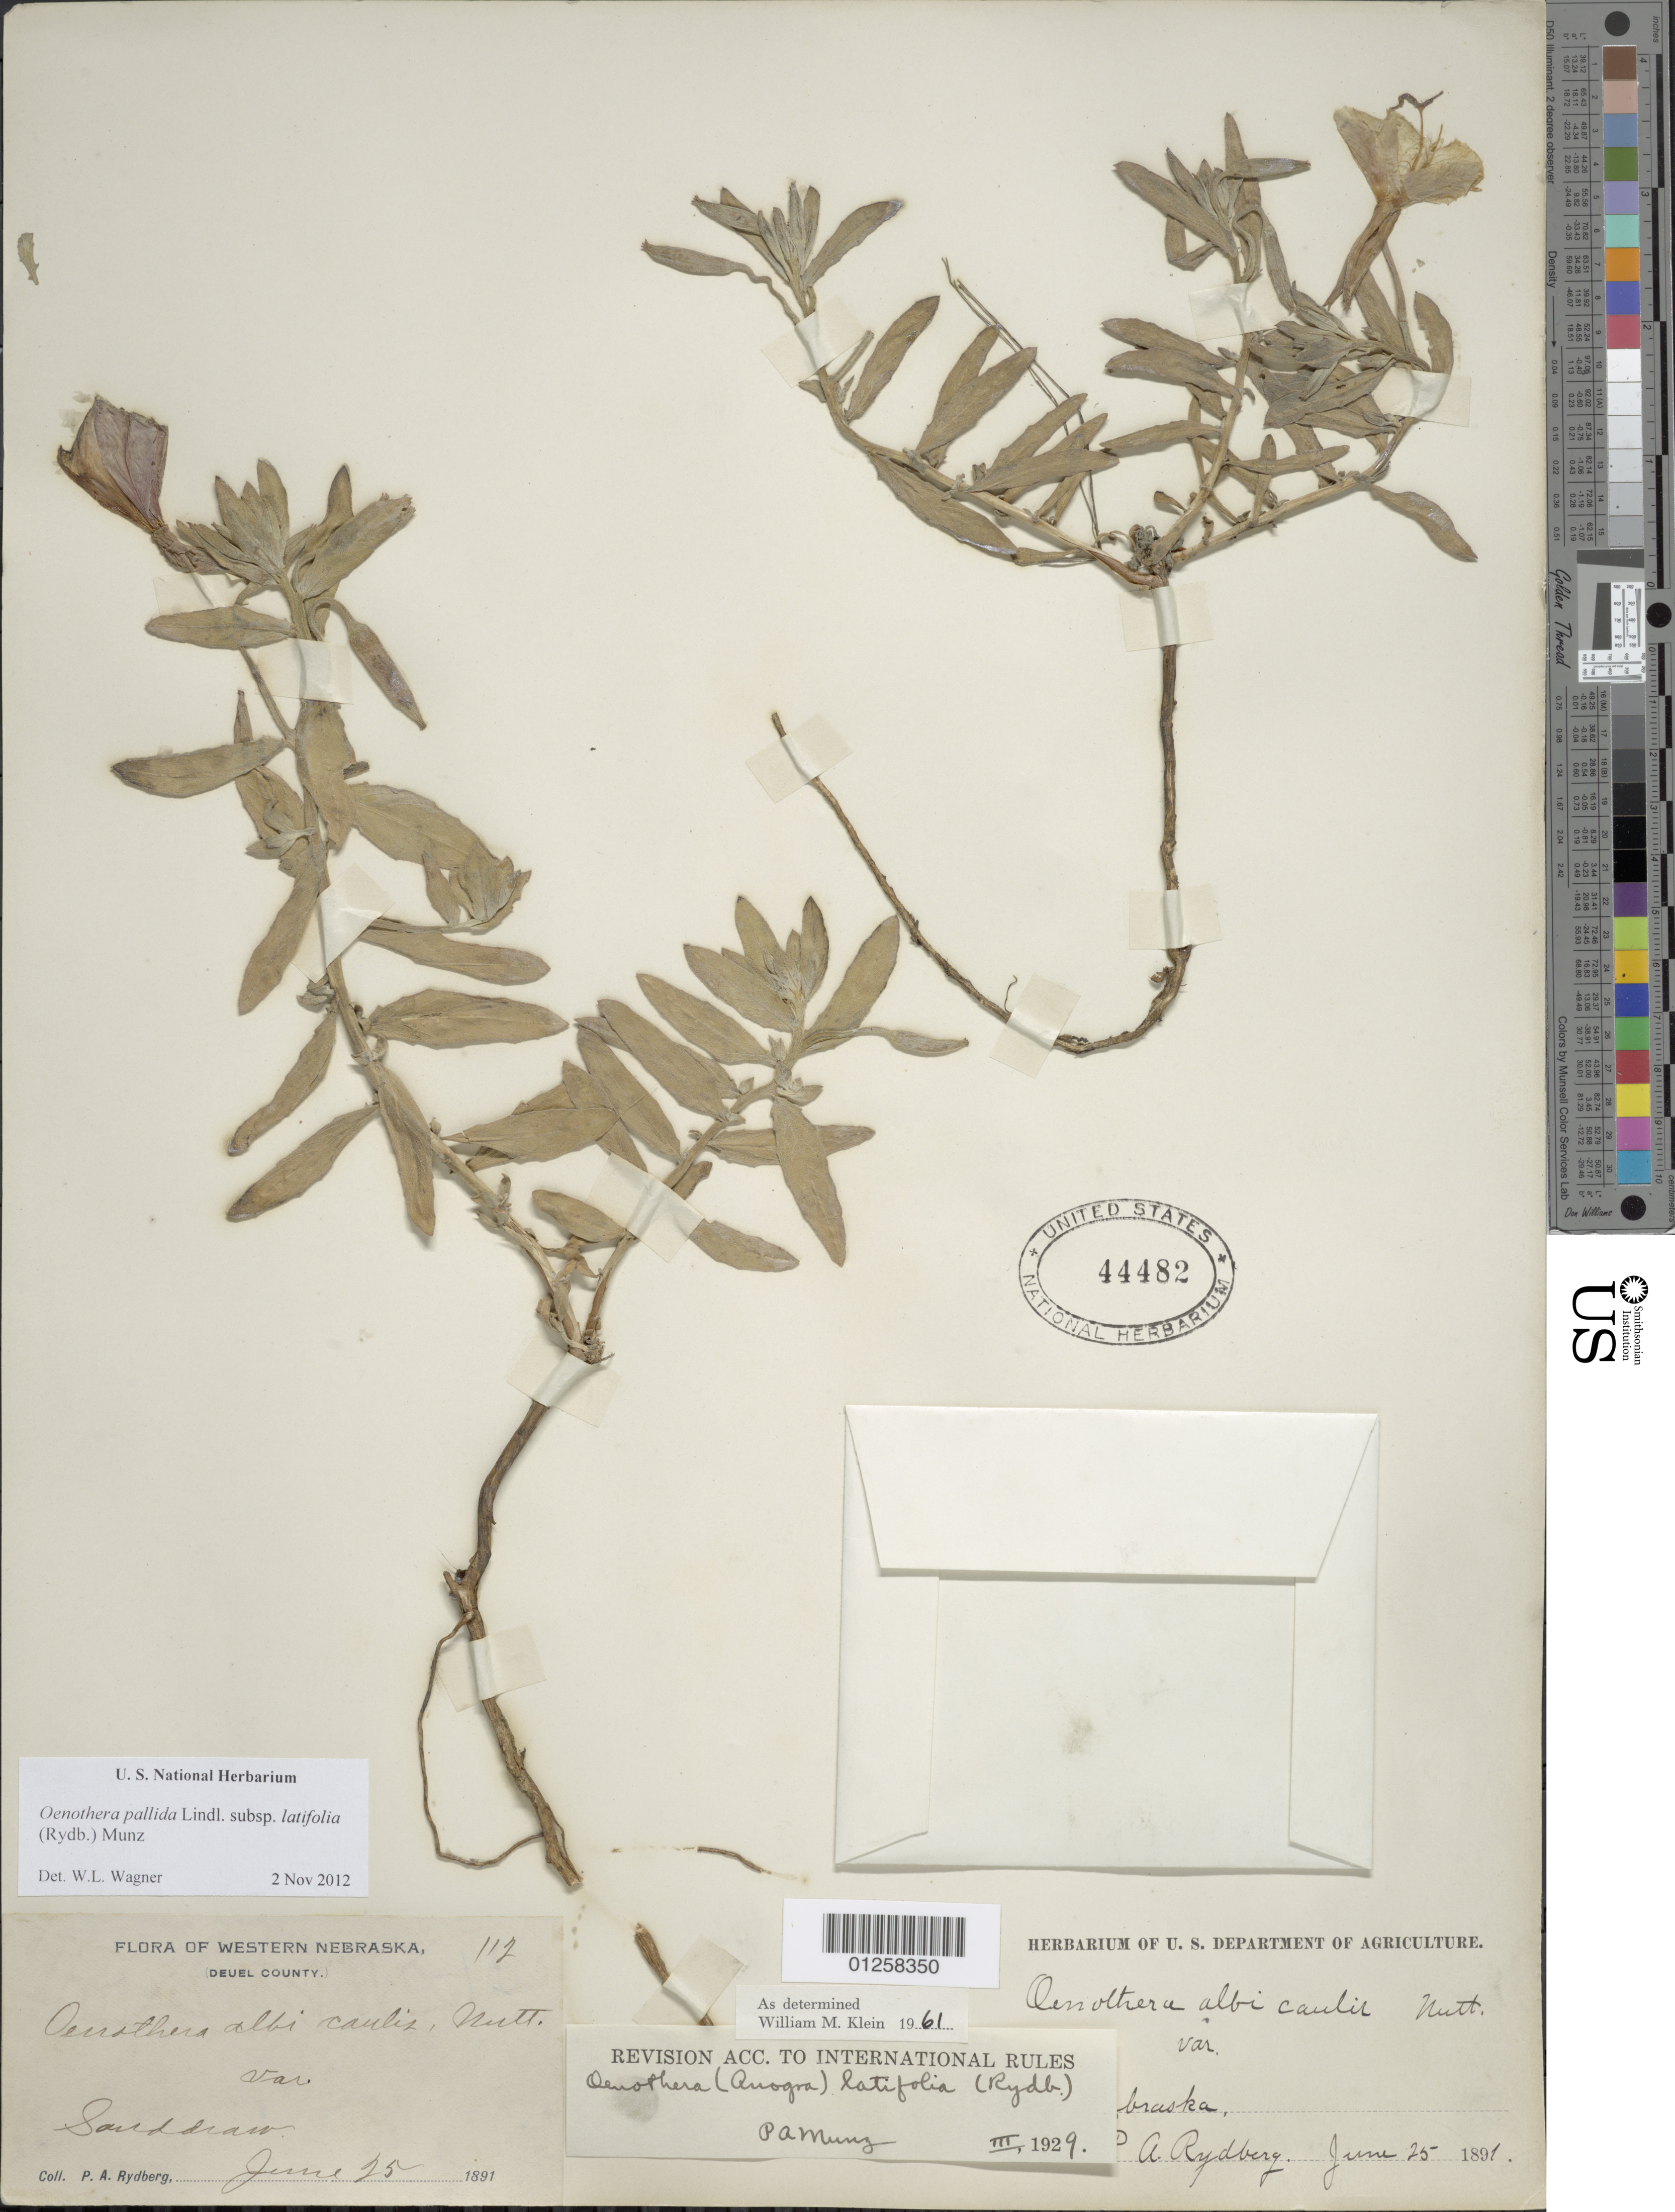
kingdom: Plantae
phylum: Tracheophyta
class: Magnoliopsida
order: Myrtales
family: Onagraceae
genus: Oenothera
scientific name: Oenothera pallida subsp. latifolia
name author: (Rydb.) Munz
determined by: Wagner, W. L., (BOT), Smithsonian Institution - National Museum of Natural History (UNITED STATES)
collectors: P. A. Rydberg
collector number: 112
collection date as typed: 25 Jun 1891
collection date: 1891-06-25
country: United States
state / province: Nebraska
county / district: Deuel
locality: Sanddraw.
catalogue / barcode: US 44482